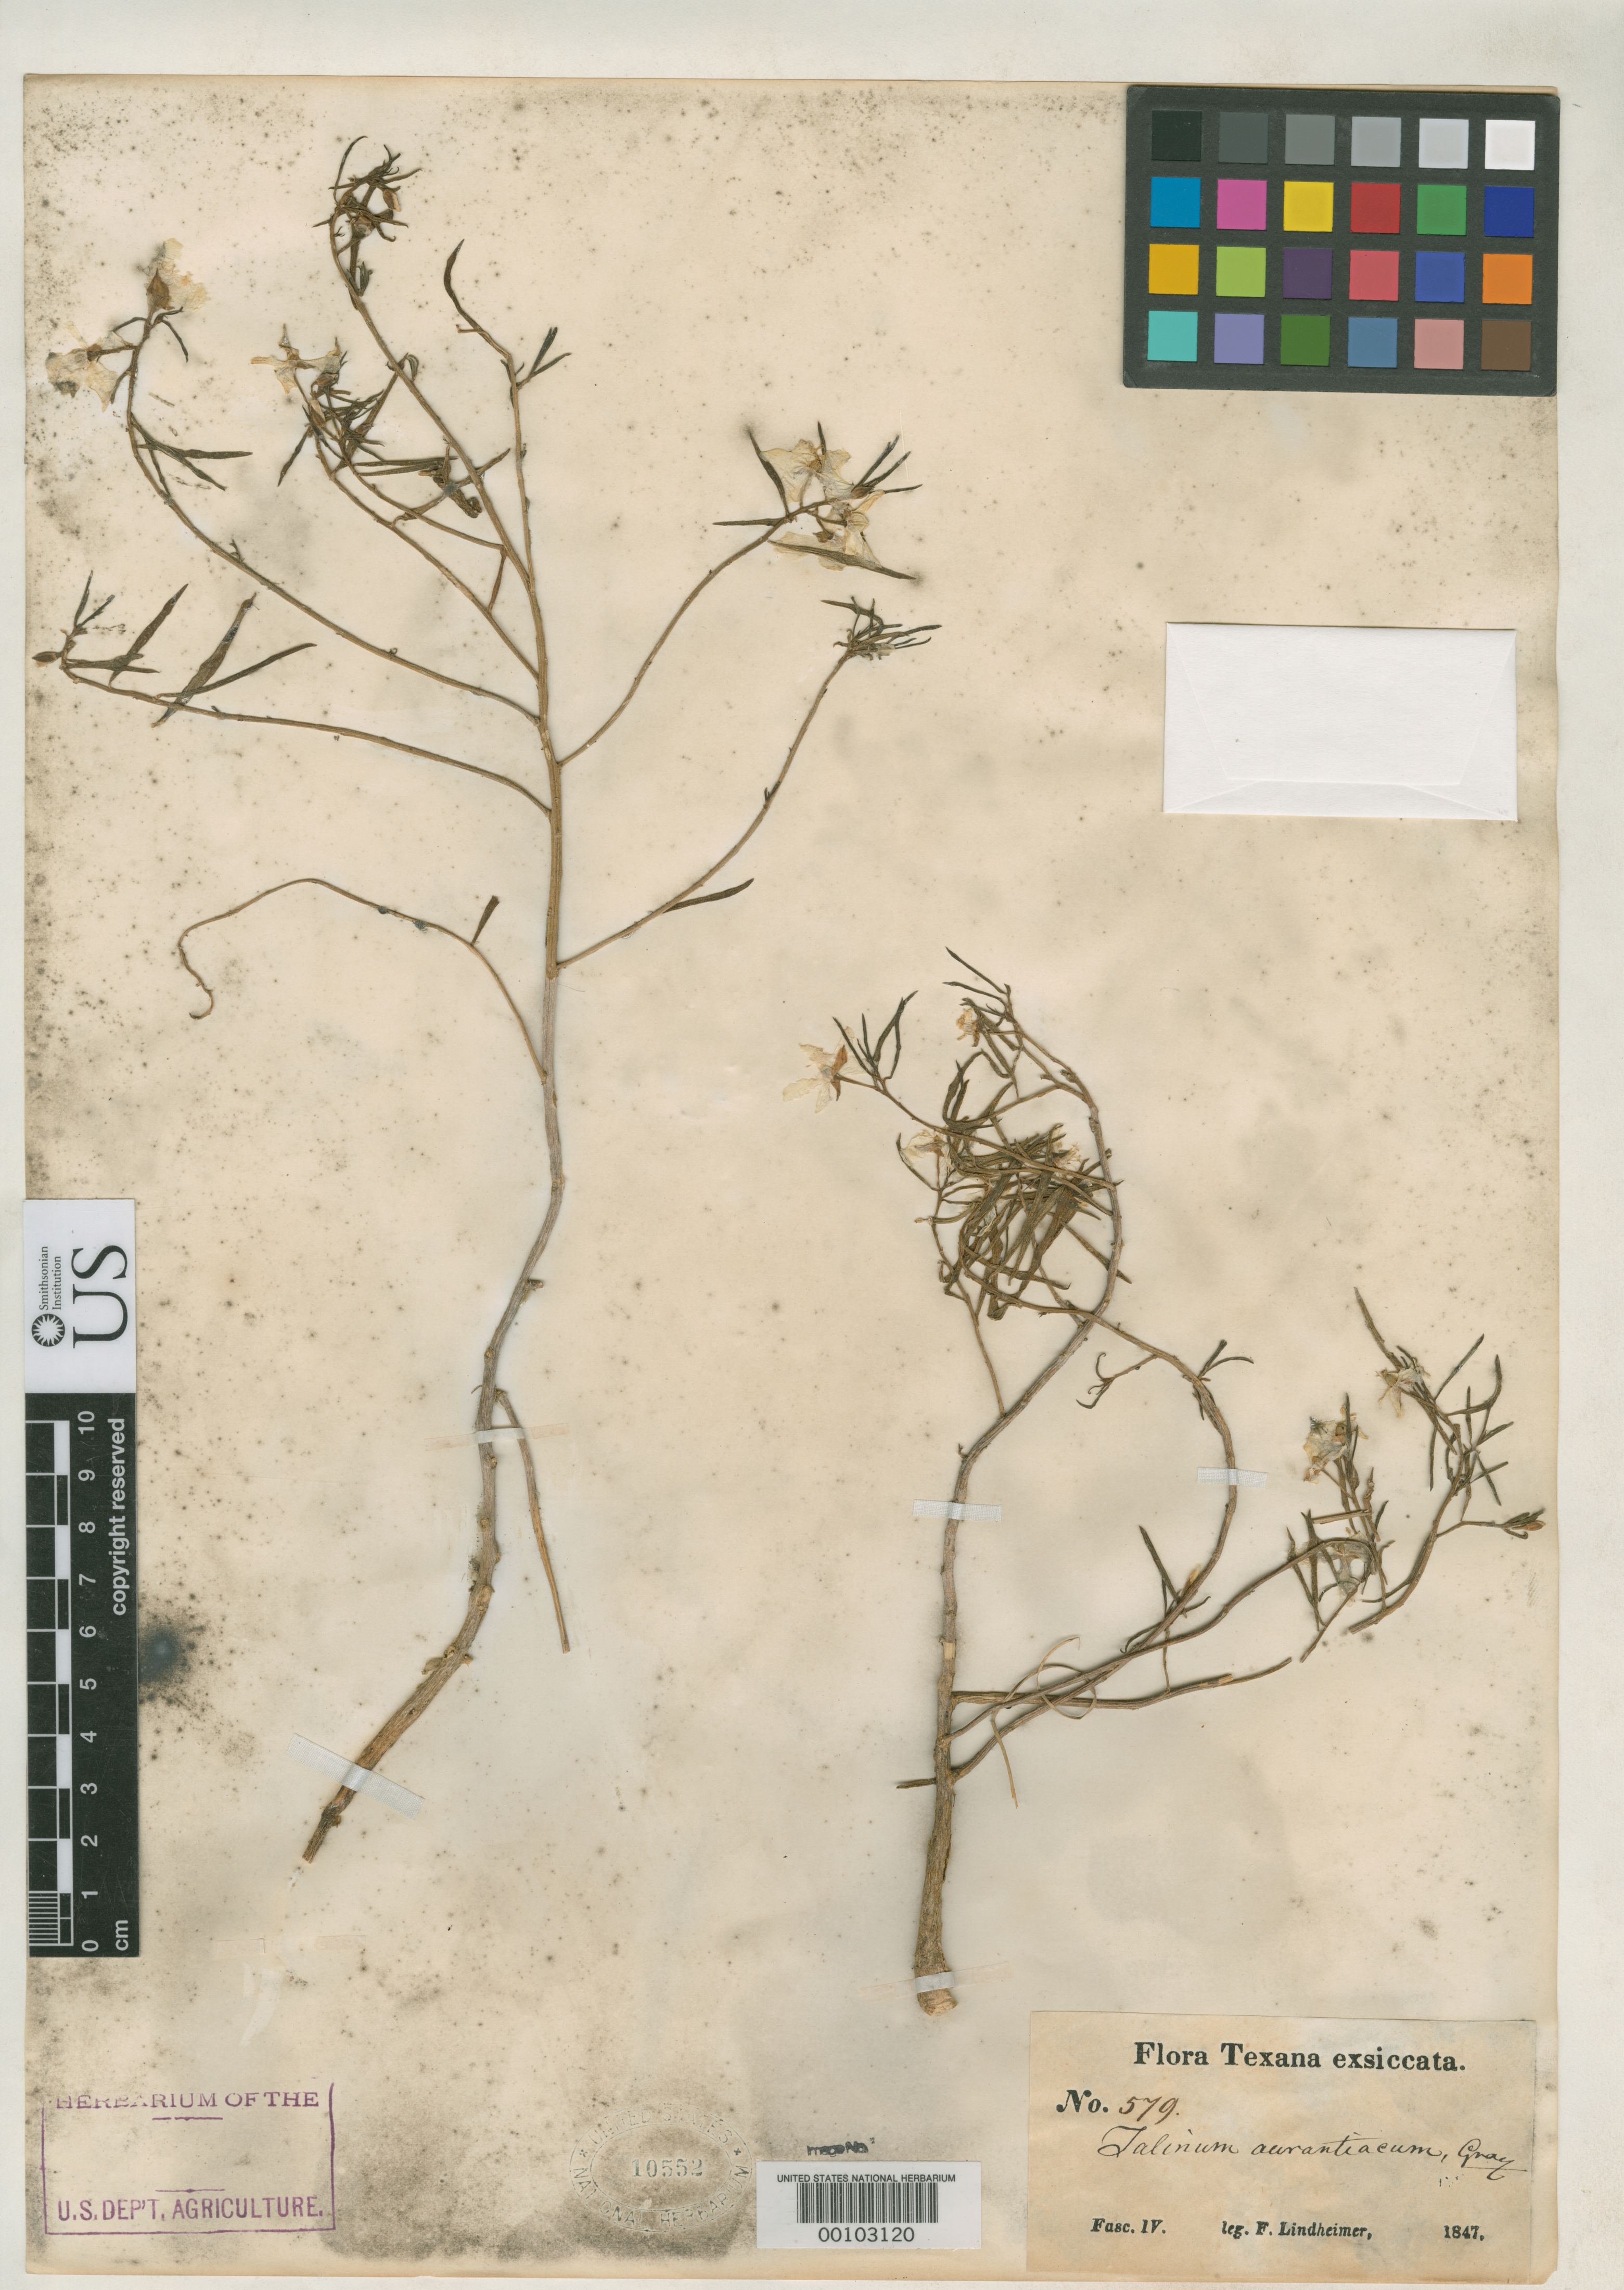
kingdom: Plantae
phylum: Tracheophyta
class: Magnoliopsida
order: Caryophyllales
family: Talinaceae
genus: Talinum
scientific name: Talinum aurantiacum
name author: Engelm. in A. Gray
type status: Possible Isolectotype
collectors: F. J. Lindheimer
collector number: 579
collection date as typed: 1847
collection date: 1847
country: United States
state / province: Texas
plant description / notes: Currently accepted name as cited by Kiger, Novon 11: 319 (2001).; Kiger cites US sheet cited among "possible isolectotypes or syntypes".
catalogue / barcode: US 10552